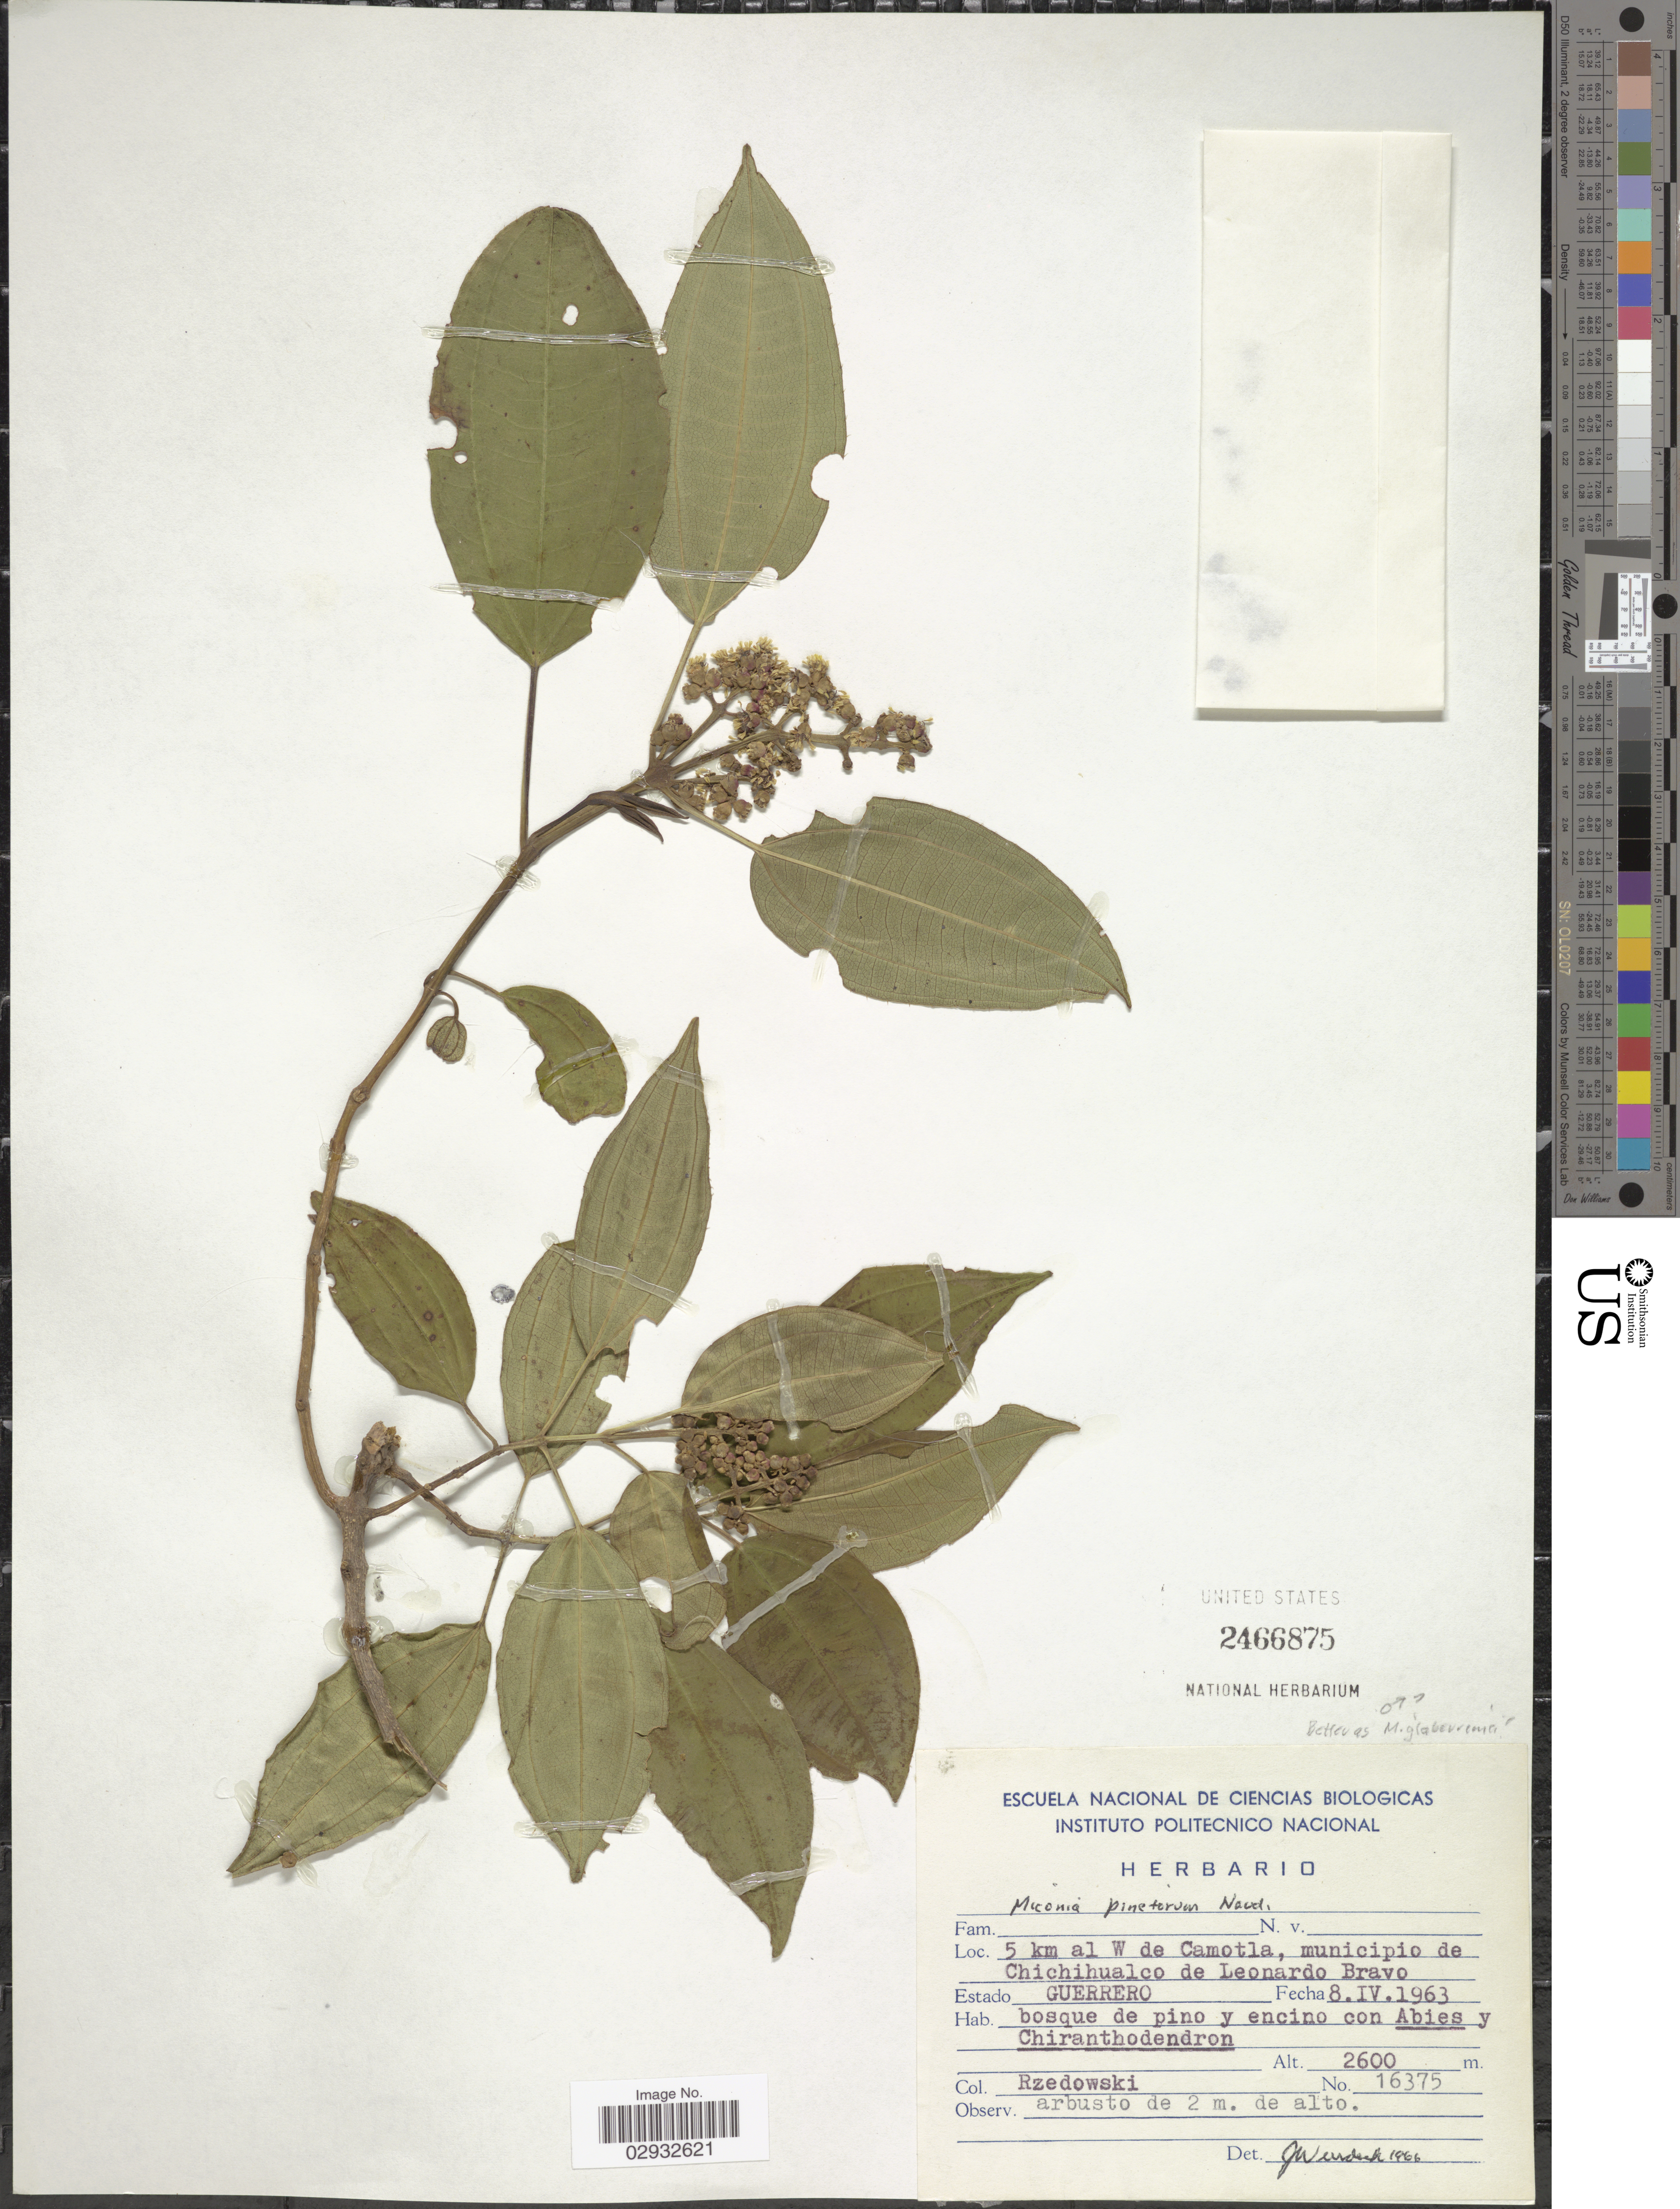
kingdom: Plantae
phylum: Tracheophyta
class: Magnoliopsida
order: Myrtales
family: Melastomataceae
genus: Miconia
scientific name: Miconia glaberrima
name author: (Schltdl.) Naudin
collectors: Rzedowski, --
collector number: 16375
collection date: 1963-04-08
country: Mexico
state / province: Guerrero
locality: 5 km al W de Camotla, municipio de Chichihualco de Leonardo Bravo.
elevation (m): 2600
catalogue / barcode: US 2466875